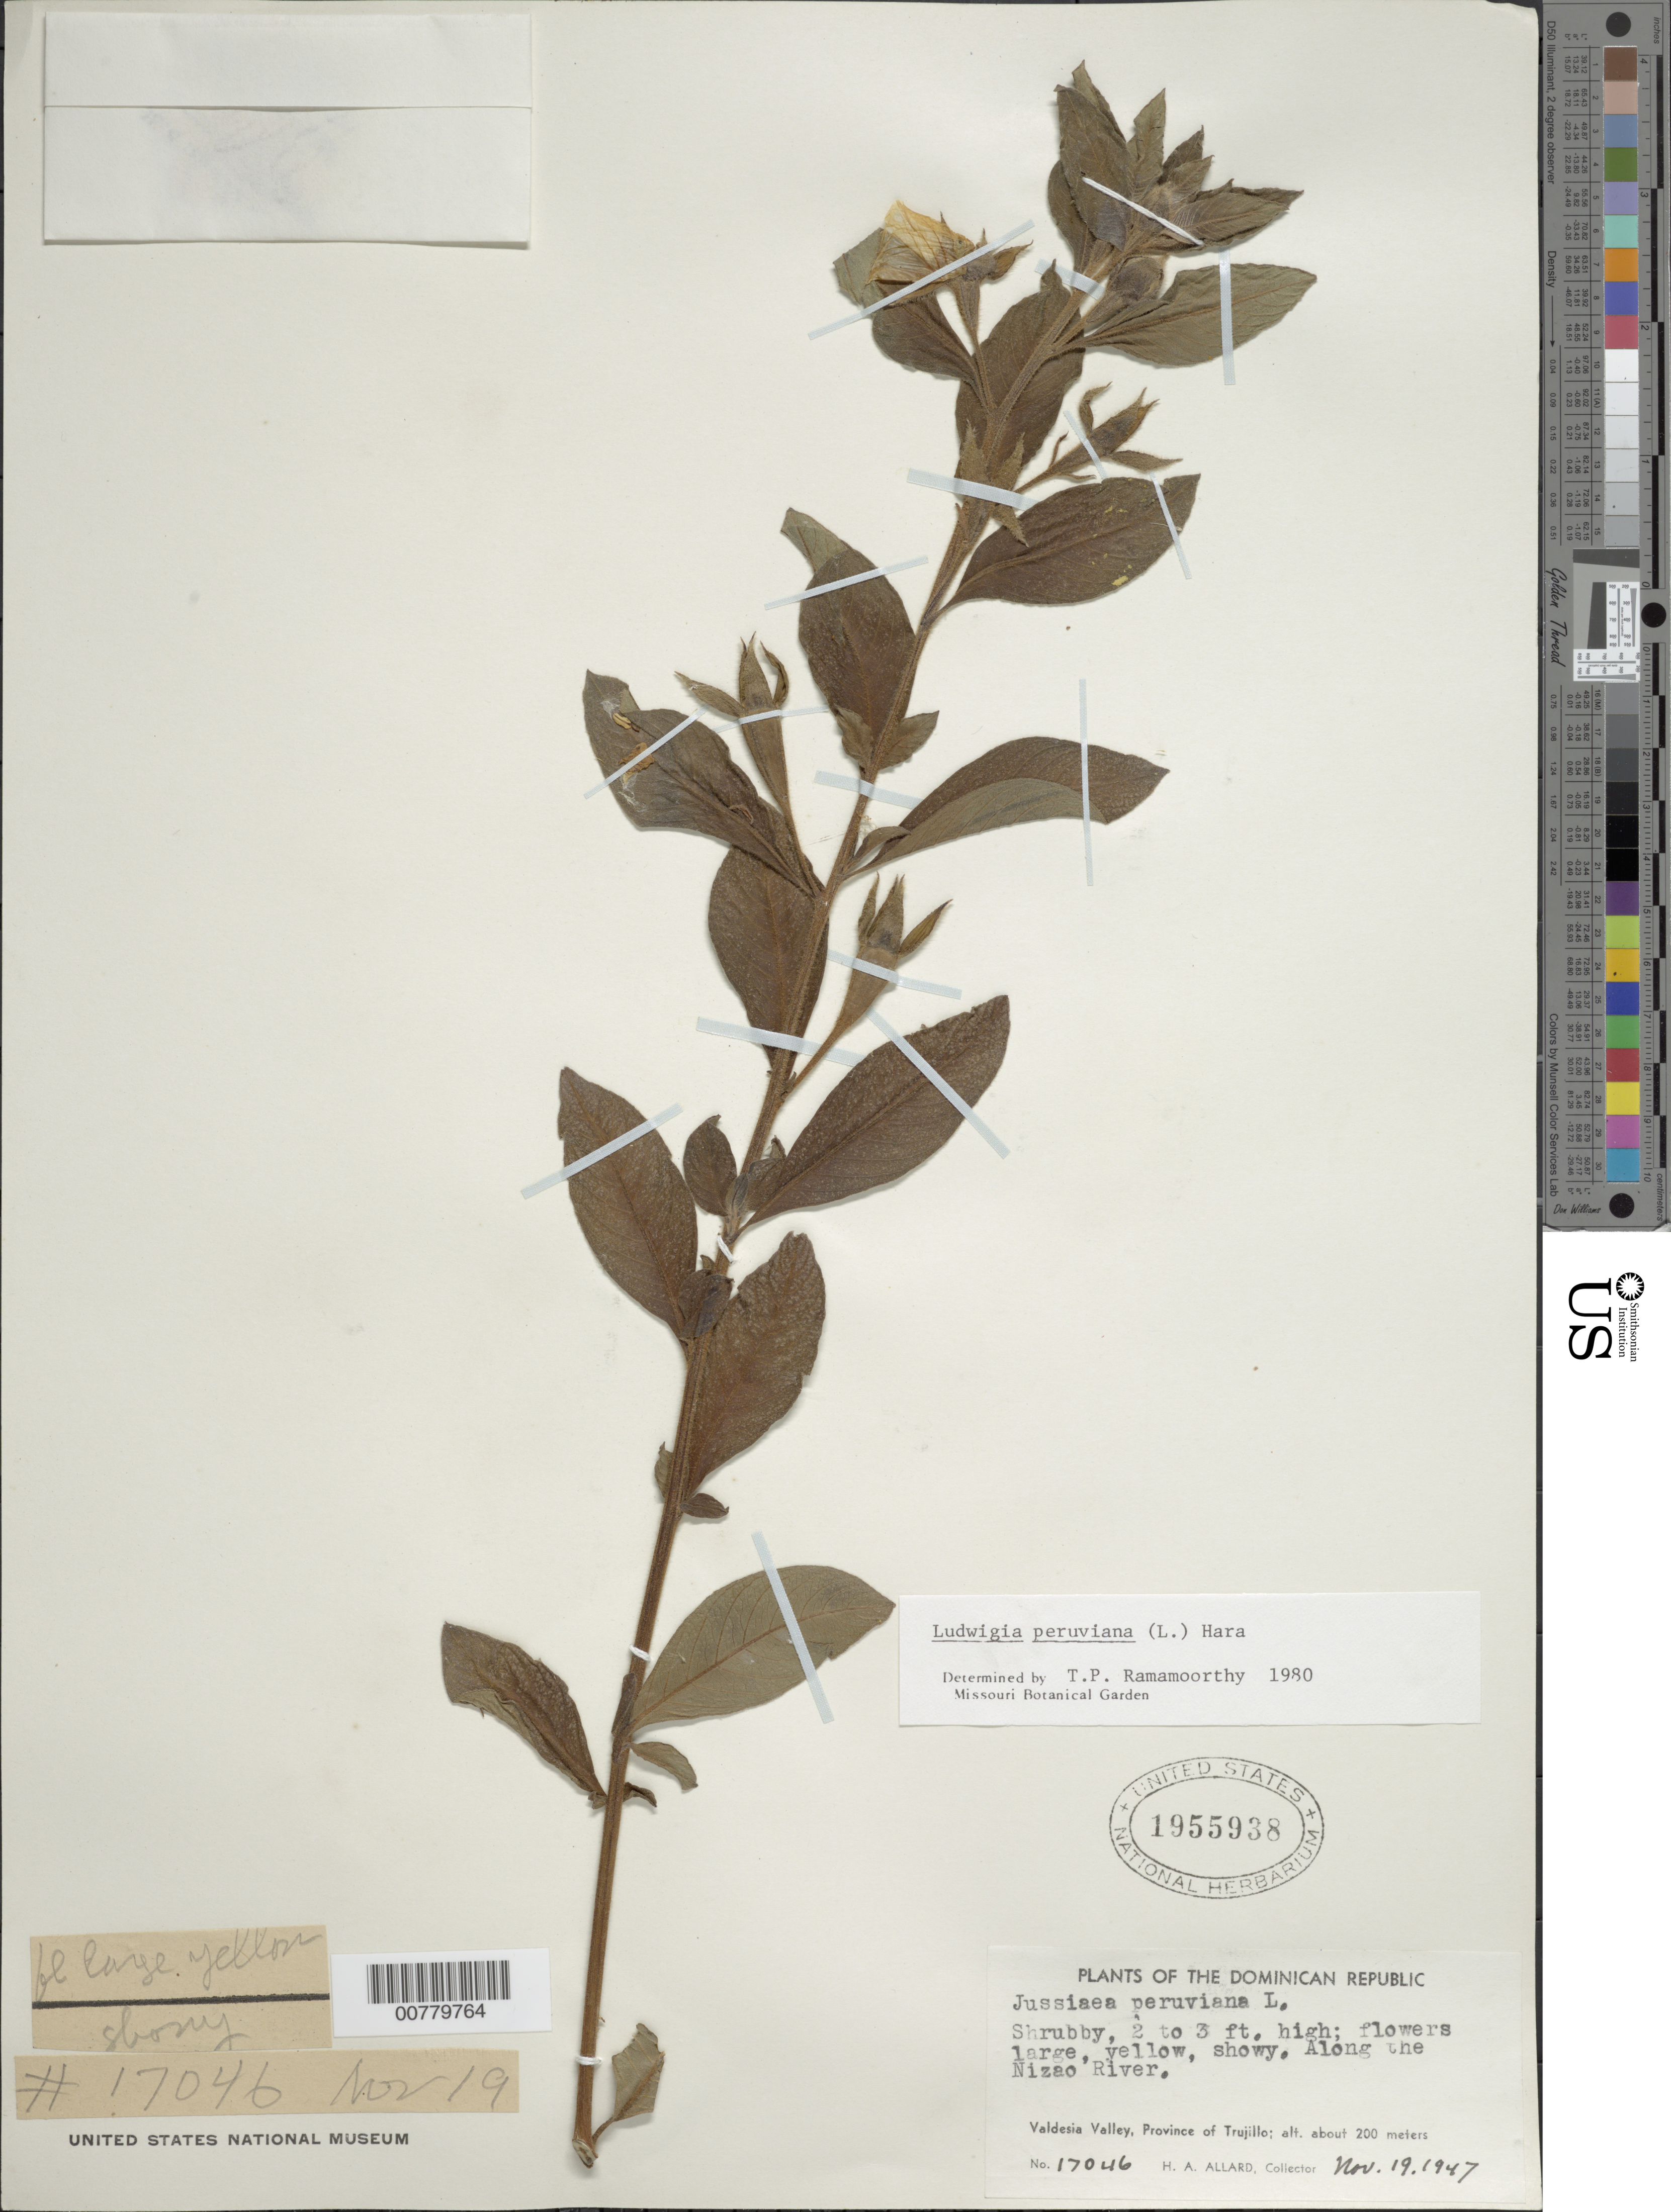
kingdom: Plantae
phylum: Tracheophyta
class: Magnoliopsida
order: Myrtales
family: Onagraceae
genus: Ludwigia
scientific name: Ludwigia peruviana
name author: (L.) H. Hara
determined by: Ramamoorthy, T. P.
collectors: H. A. Allard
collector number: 17046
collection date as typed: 19 Nov 1947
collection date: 1947-11-19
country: Dominican Republic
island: Hispaniola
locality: Province of Trujillo, Valderia Valley, along the Nizao River.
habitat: Along river.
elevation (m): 200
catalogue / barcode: US 1955938